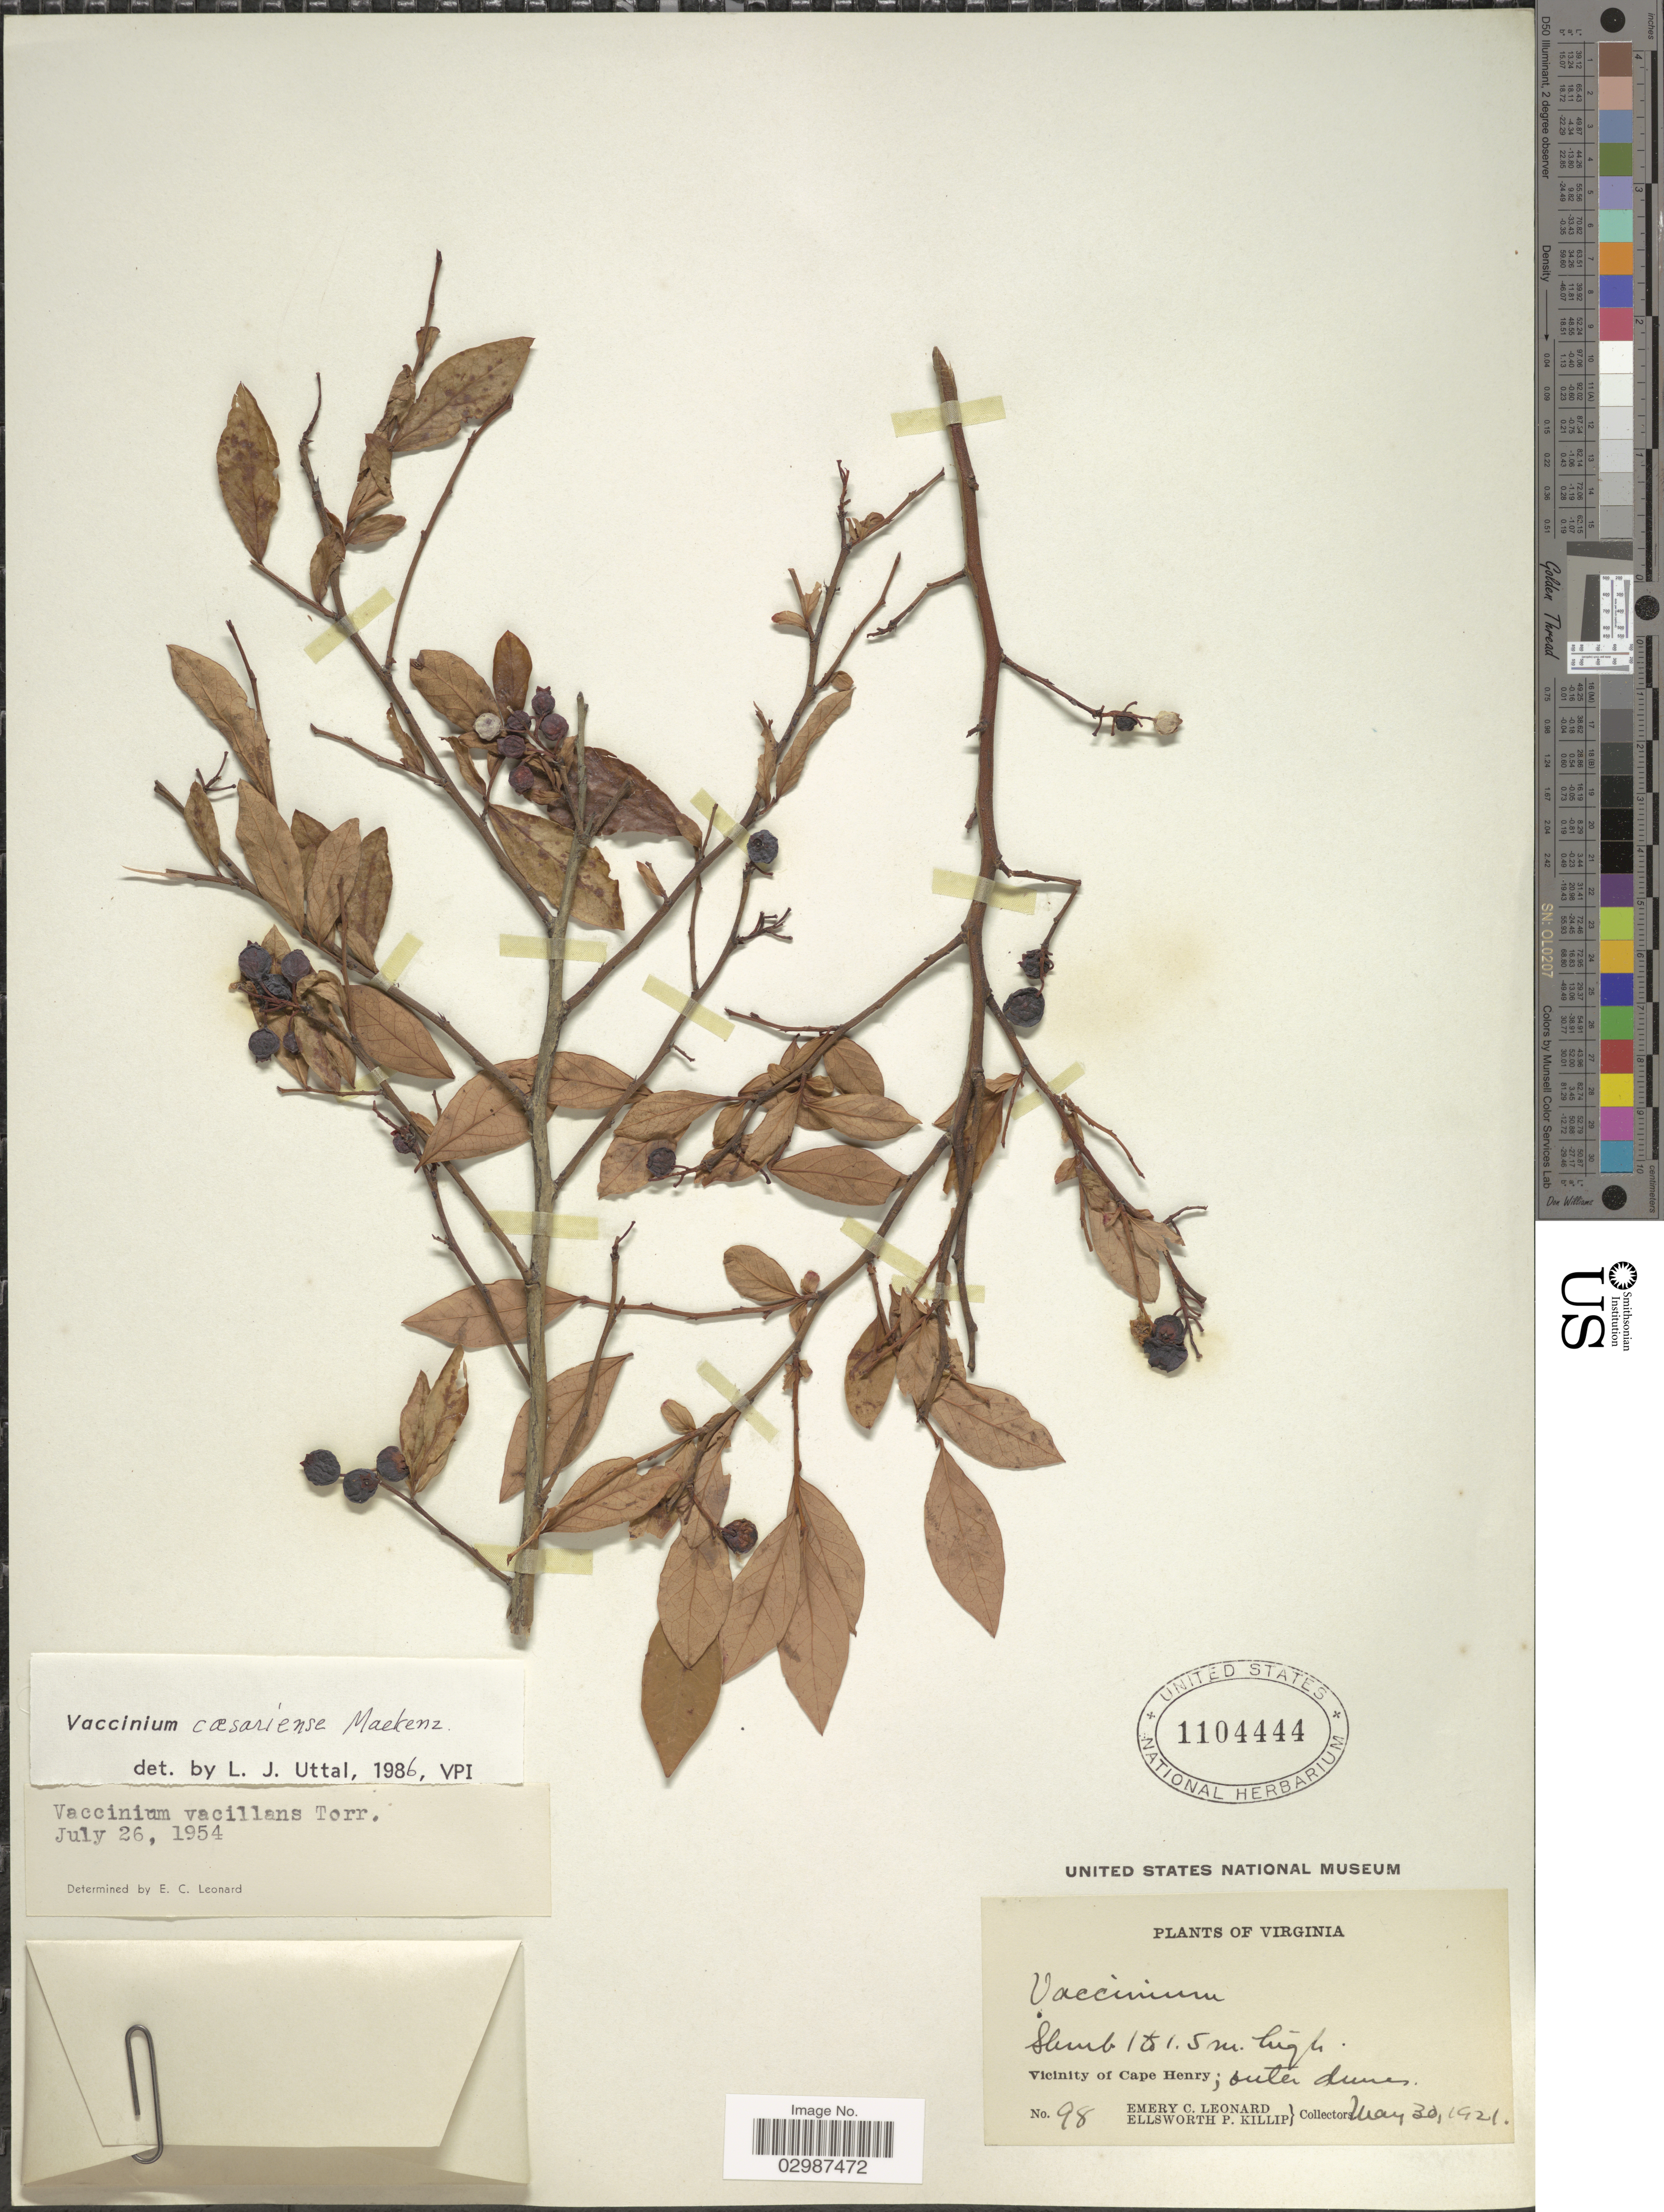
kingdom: Plantae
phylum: Tracheophyta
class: Magnoliopsida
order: Ericales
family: Ericaceae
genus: Vaccinium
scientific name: Vaccinium caesariense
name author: Mack.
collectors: E. C. Leonard & E. P. Killip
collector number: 98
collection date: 1921-05-30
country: United States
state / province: Virginia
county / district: City of Virginia Beach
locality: Vicinity of Cape Henry.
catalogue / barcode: US 1104444